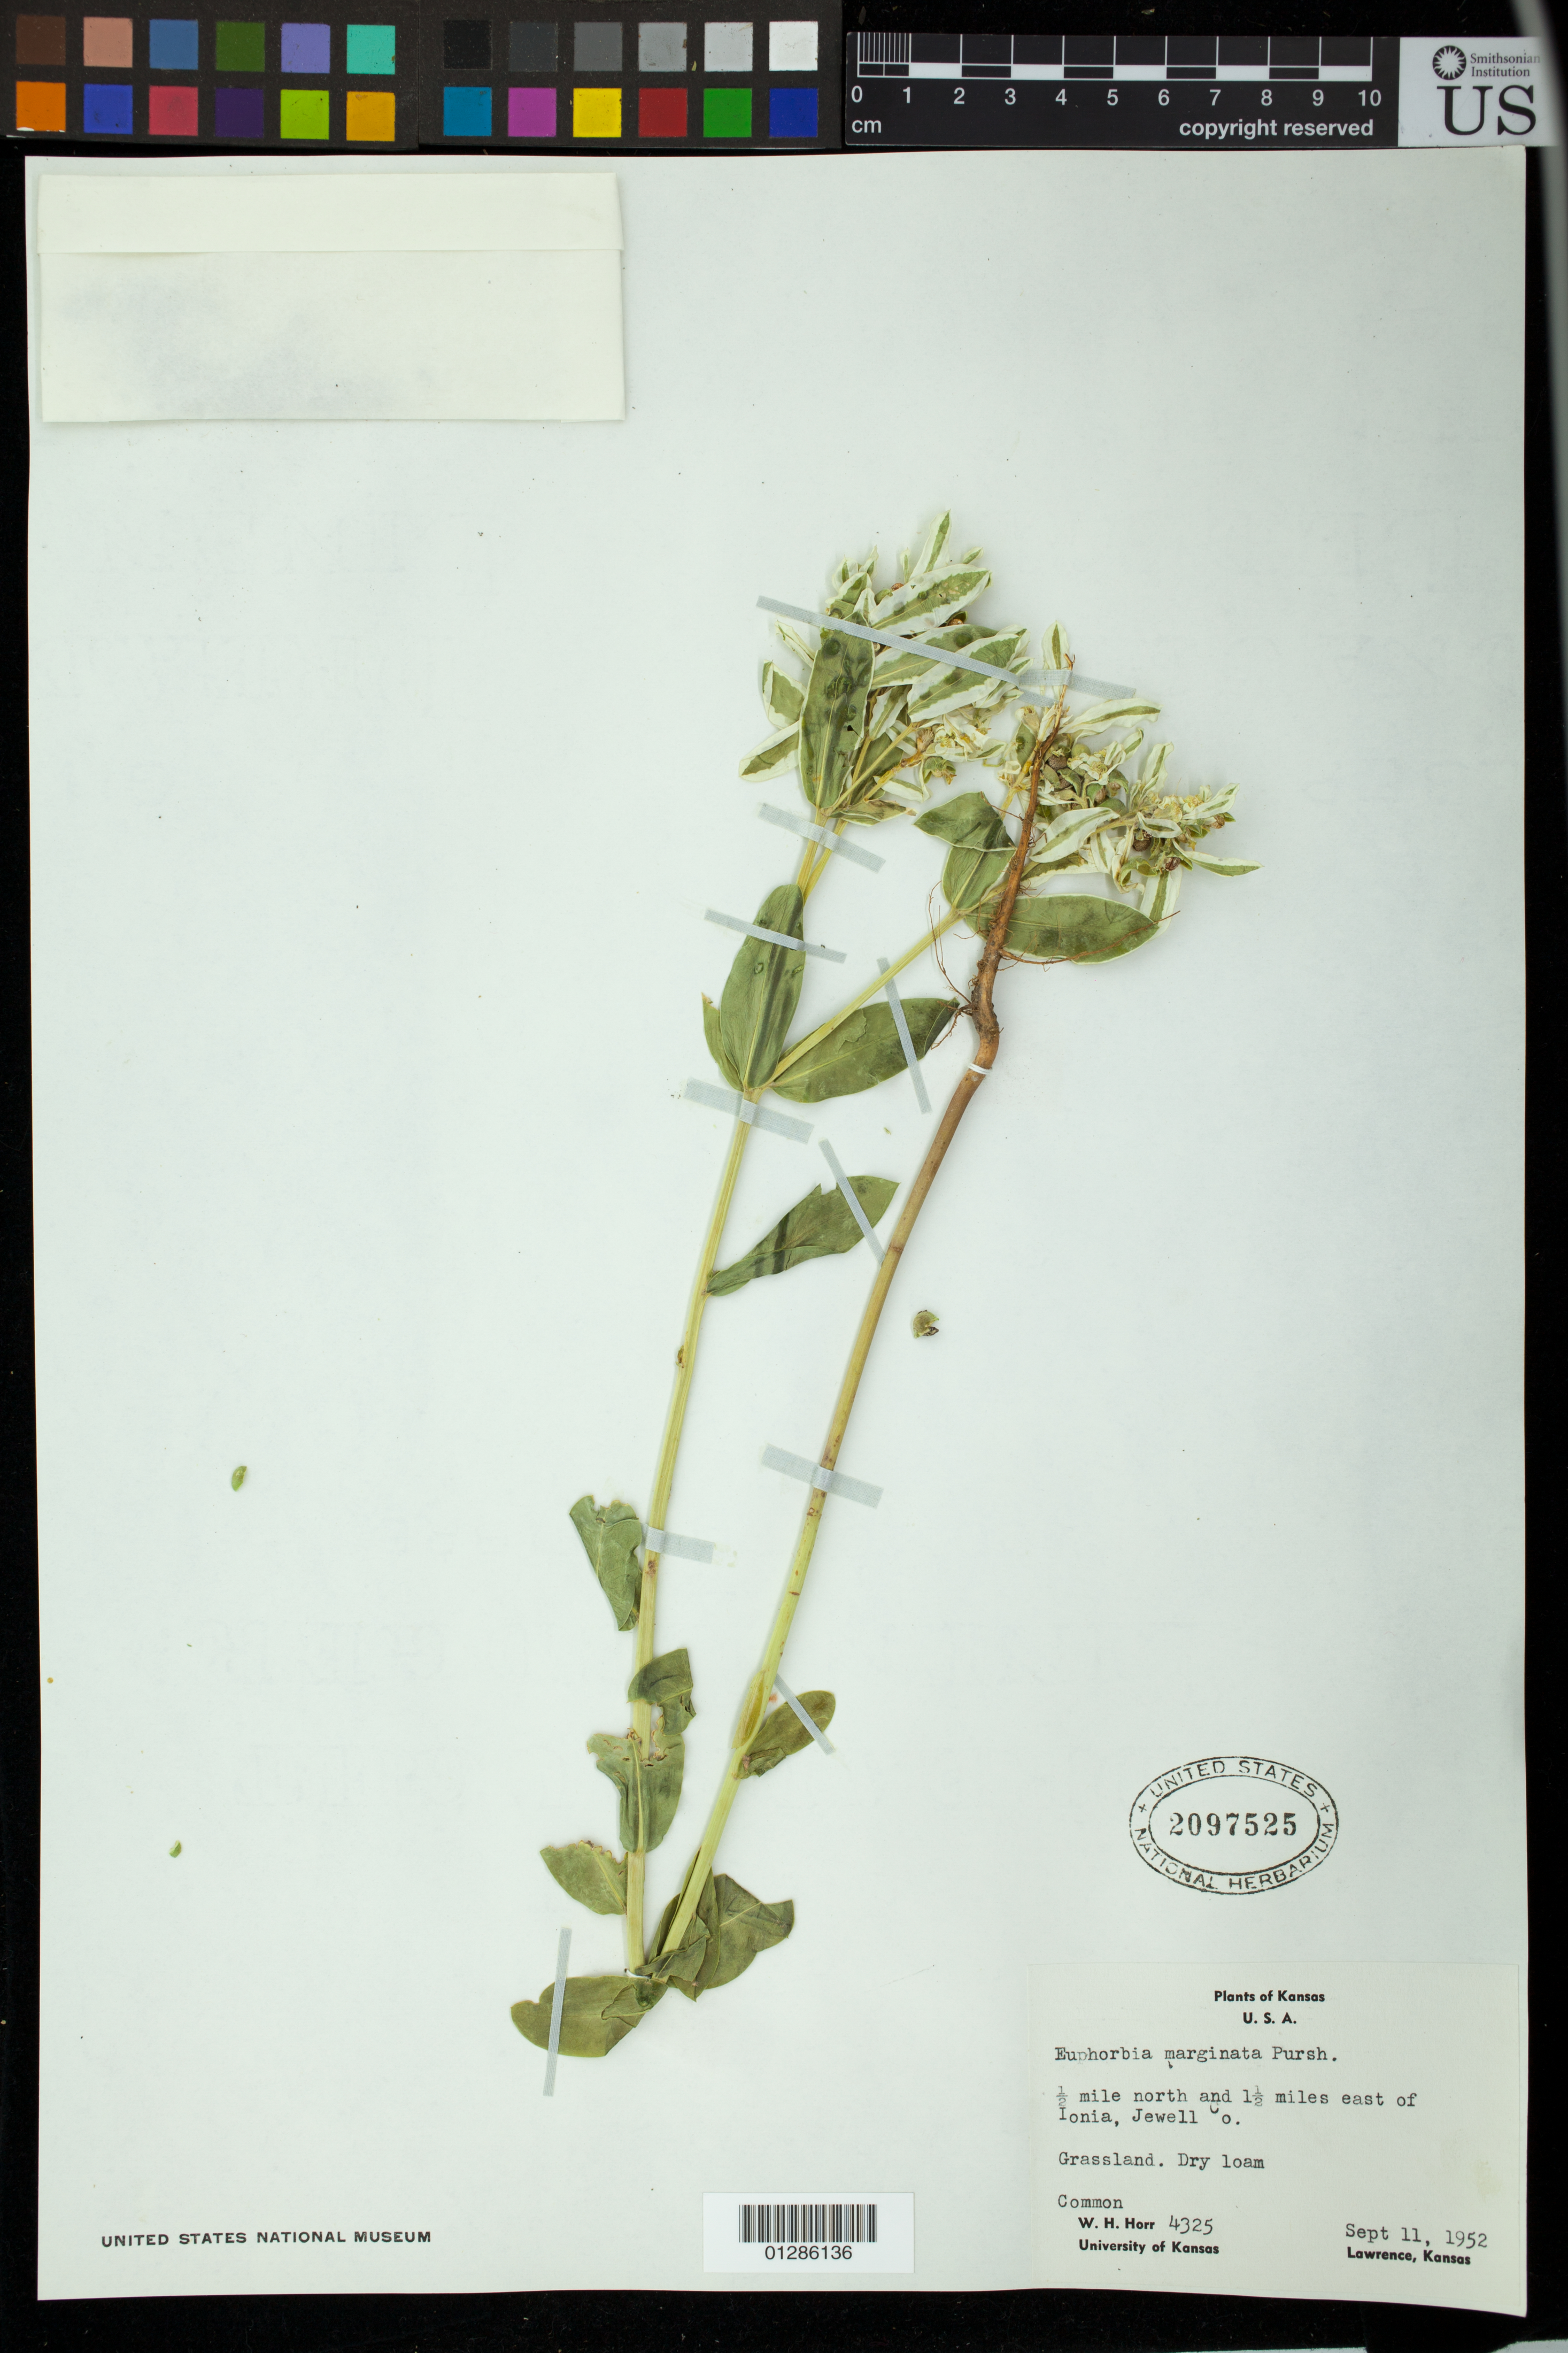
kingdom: Plantae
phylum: Tracheophyta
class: Magnoliopsida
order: Malpighiales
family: Euphorbiaceae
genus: Euphorbia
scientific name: Euphorbia marginata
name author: Pursh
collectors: W. H. Horr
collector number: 4325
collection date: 1952-09-11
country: United States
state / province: Kansas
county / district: Jewell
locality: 1/2 mile north and 1-1/2 miles east of Lonia.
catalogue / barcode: US 2097525